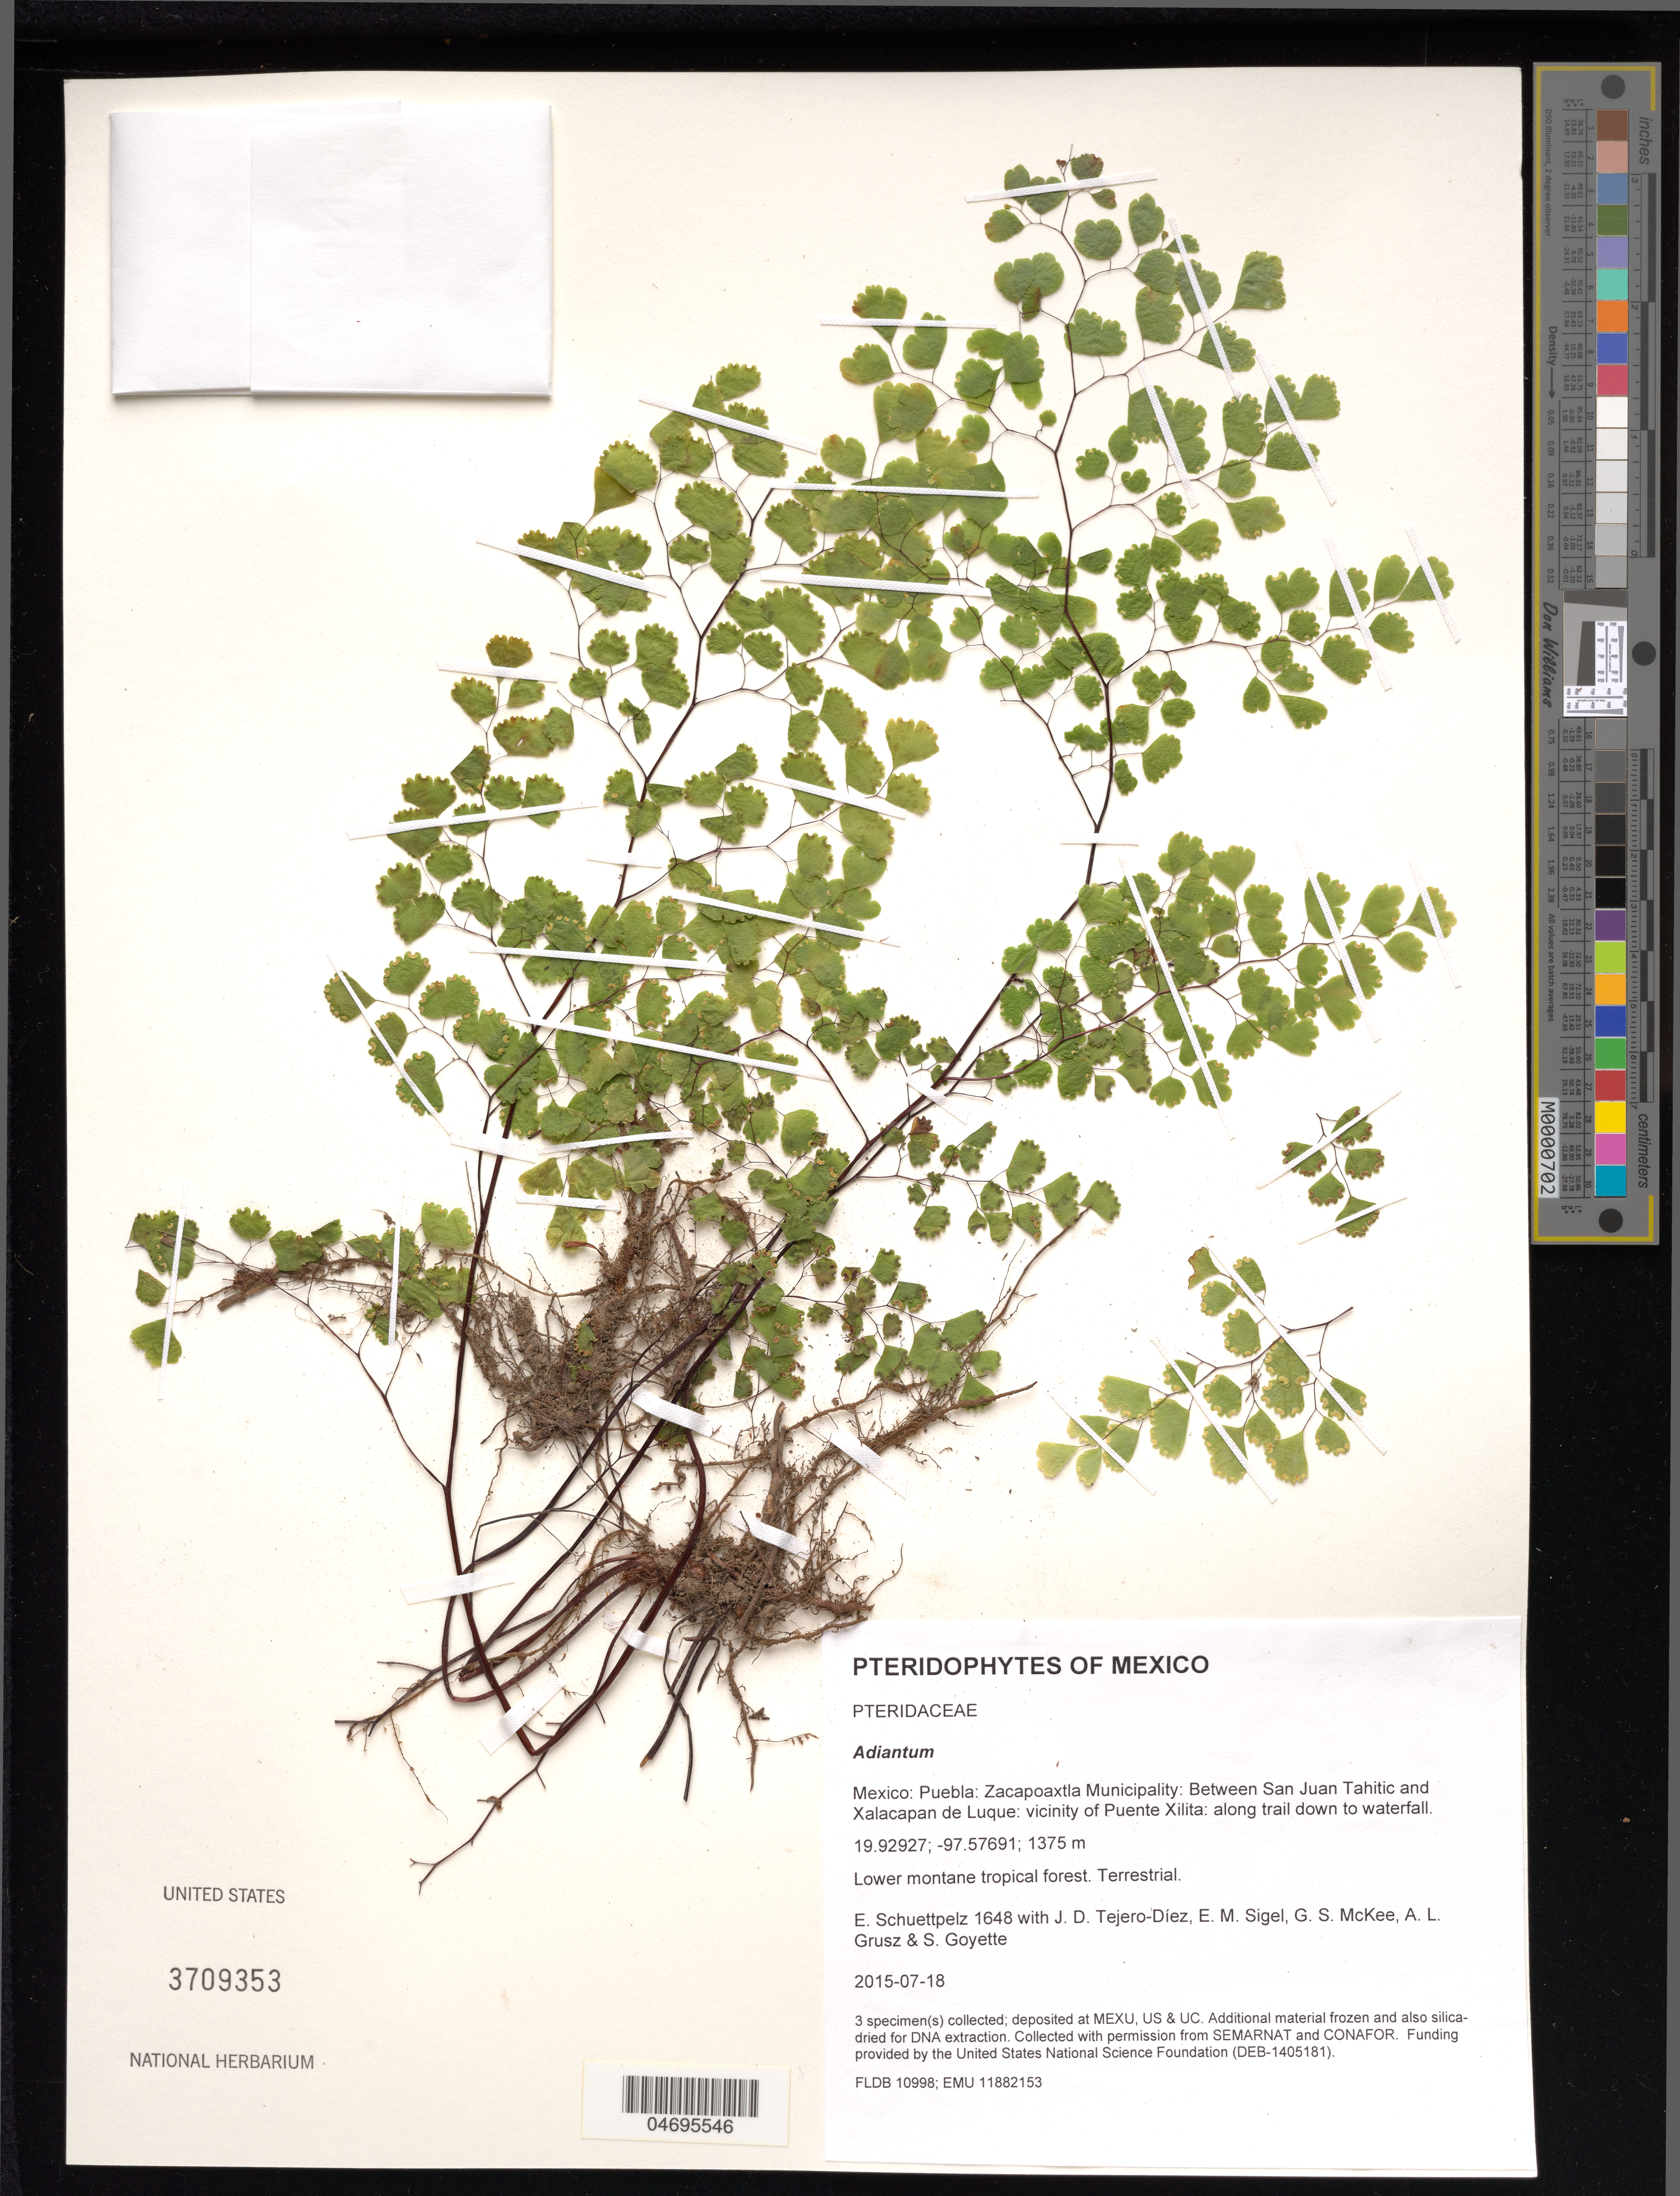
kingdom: Plantae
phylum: Tracheophyta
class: Polypodiopsida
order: Polypodiales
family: Pteridaceae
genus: Adiantum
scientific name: Adiantum sp.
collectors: E. Schuettpelz, D. Tejero-Díez, E. M. Sigel, G. S. McKee & A. Grusz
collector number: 1648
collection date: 2015-07-18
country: Mexico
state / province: Puebla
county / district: Zacapoaxtla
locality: Between San Juan Tahitic and Xalacapan de Luque: vicinity of Puente Xilita: along trail down to waterfall.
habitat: Lower montane tropical forest.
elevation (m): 1375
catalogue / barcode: US 3709353